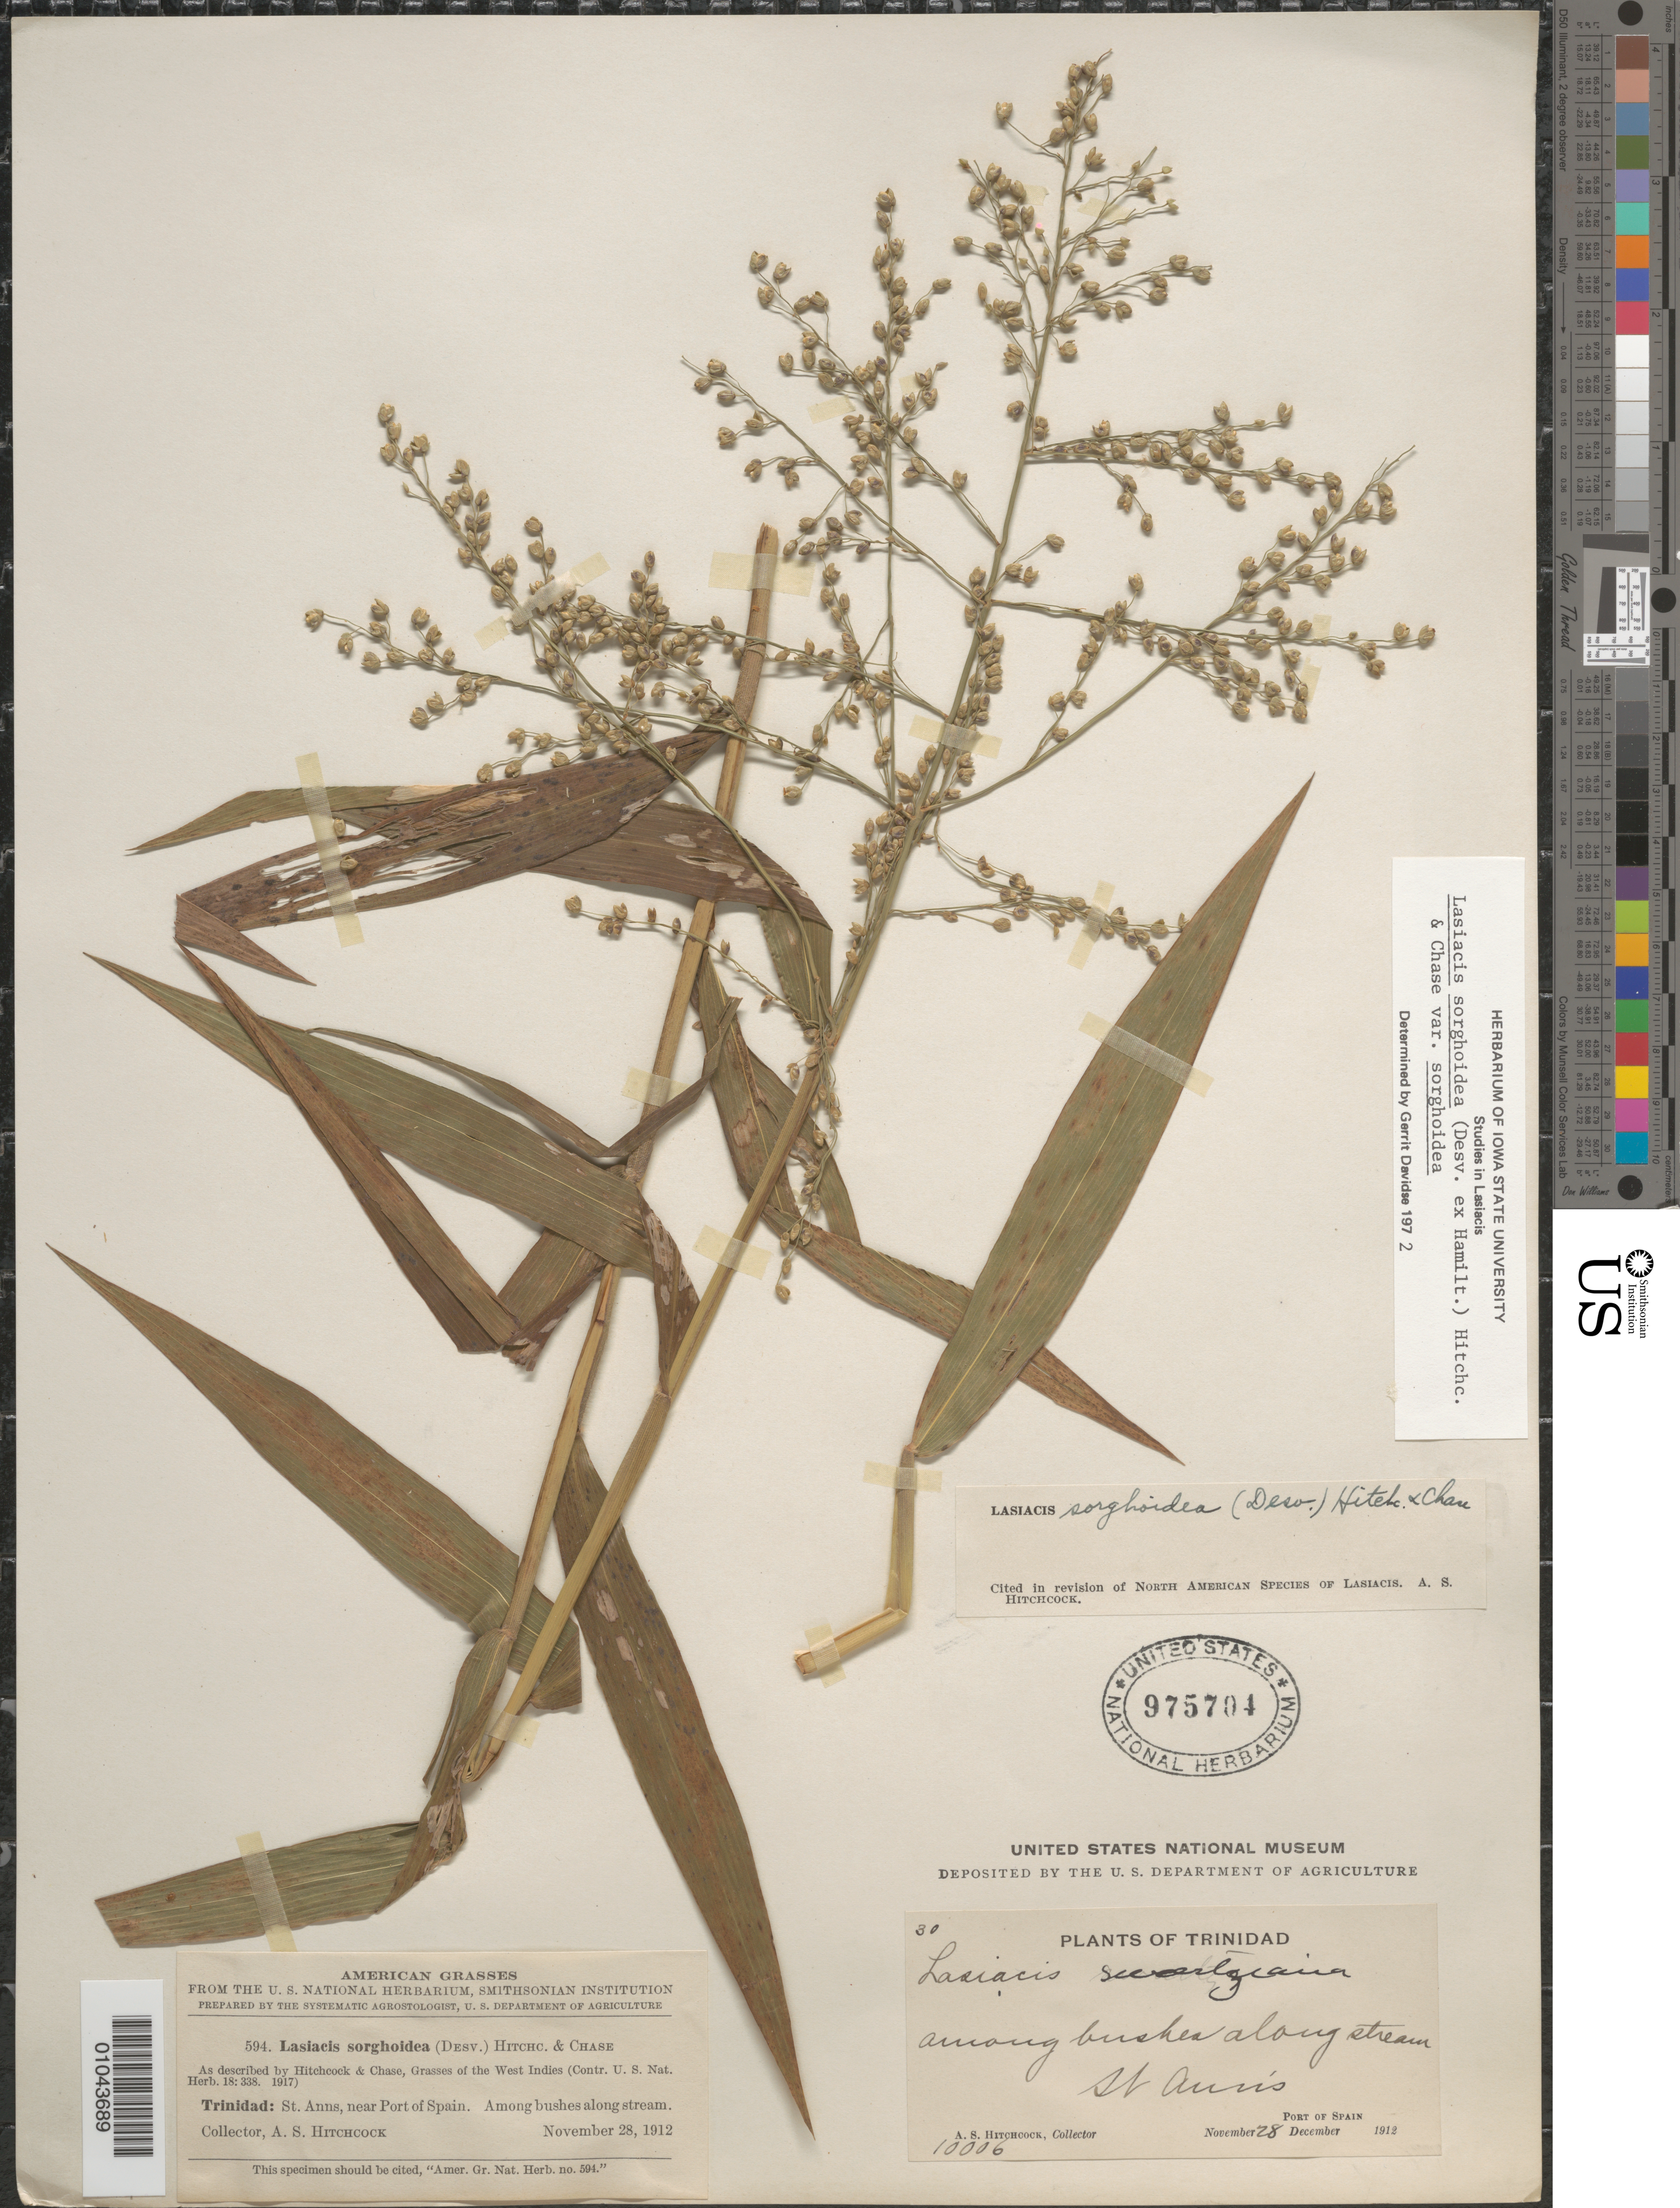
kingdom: Plantae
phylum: Tracheophyta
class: Liliopsida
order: Poales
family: Poaceae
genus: Lasiacis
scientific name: Lasiacis sorghoidea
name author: (Desv. ex Ham.) Hitchc. & Chase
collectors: A. S. Hitchcock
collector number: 10006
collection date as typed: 28 Nov 1912 or 28 Dec 1912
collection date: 1912-11-28 or 1912-12-28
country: Trinidad and Tobago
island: Trinidad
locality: among bushes along stream, St. Ann's, Port of Spain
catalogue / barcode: US 975704